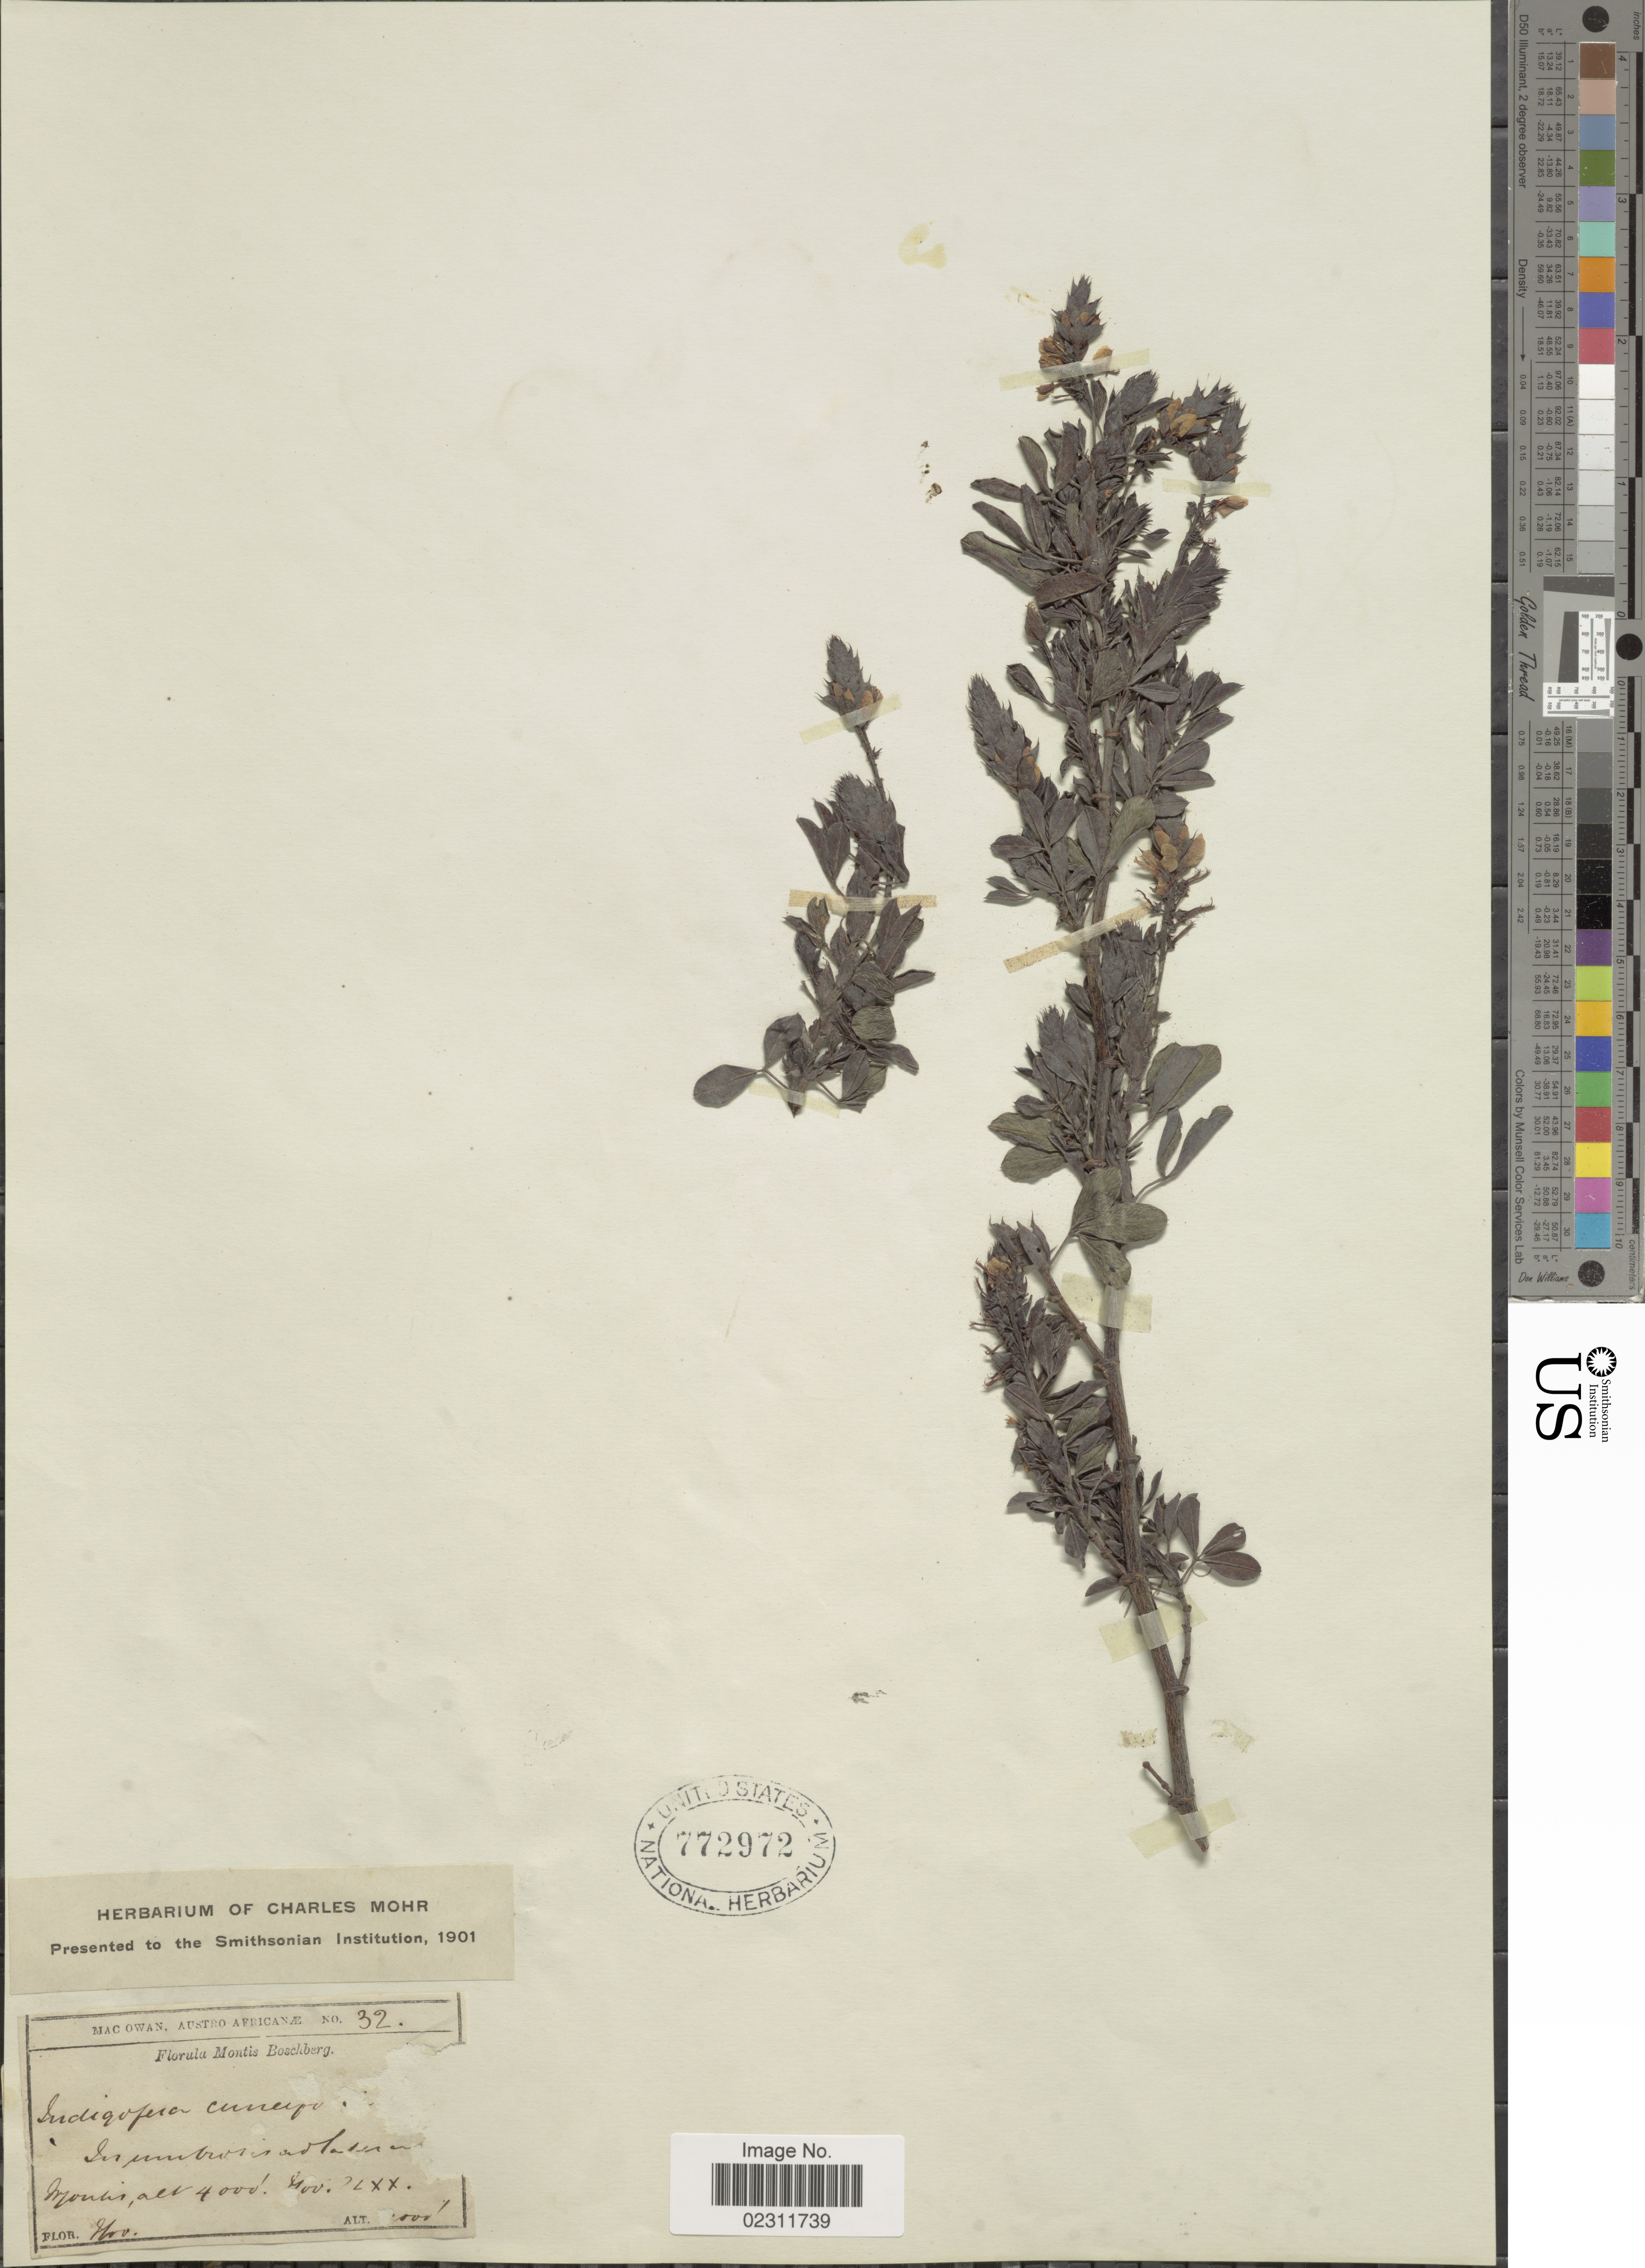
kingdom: Plantae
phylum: Tracheophyta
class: Magnoliopsida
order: Fabales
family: Fabaceae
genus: Indigofera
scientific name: Indigofera cuneifolia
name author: Eckl. & Zeyh.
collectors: MacOwan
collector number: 32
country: South Africa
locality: Austro-Africanae, Montis Boschberg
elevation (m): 1219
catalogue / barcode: US 772972